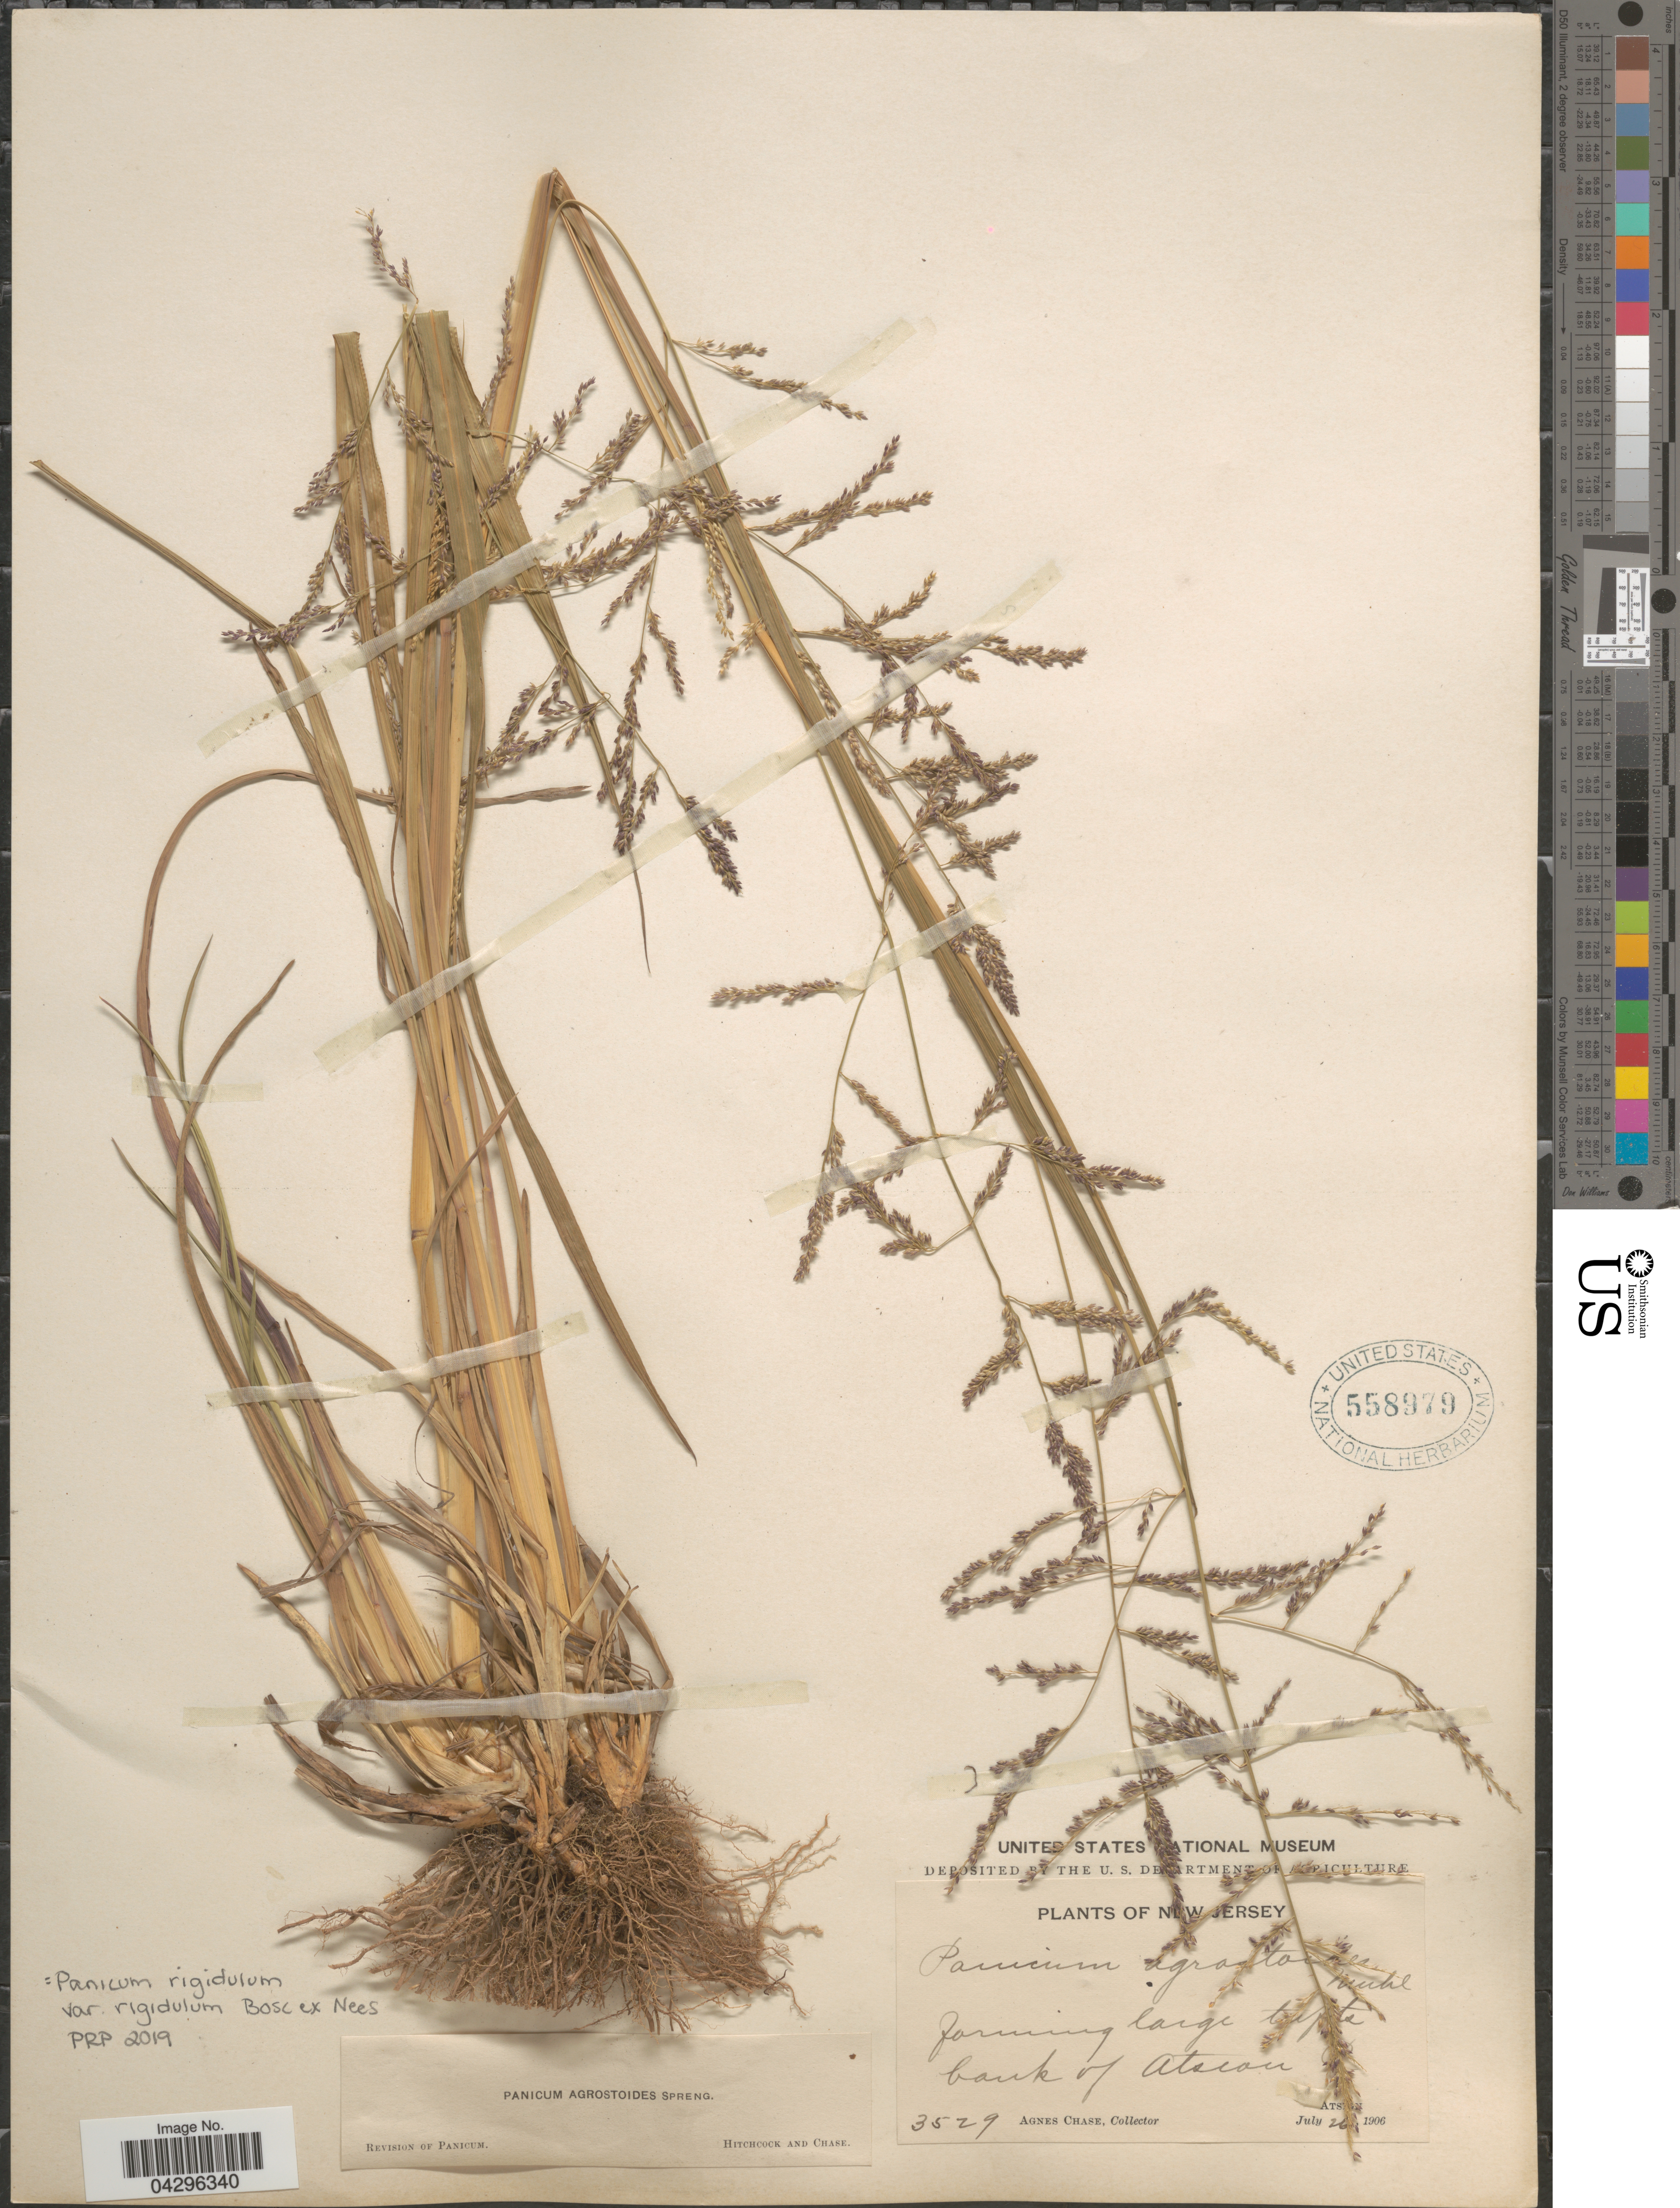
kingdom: Plantae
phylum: Tracheophyta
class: Liliopsida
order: Poales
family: Poaceae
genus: Panicum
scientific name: Panicum rigidulum var. rigidulum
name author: Bosc ex Nees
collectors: A. Chase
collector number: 3529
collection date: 1906-07-26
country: United States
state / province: New Jersey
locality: Bank of Atscon. Atscon.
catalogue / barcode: US 558979